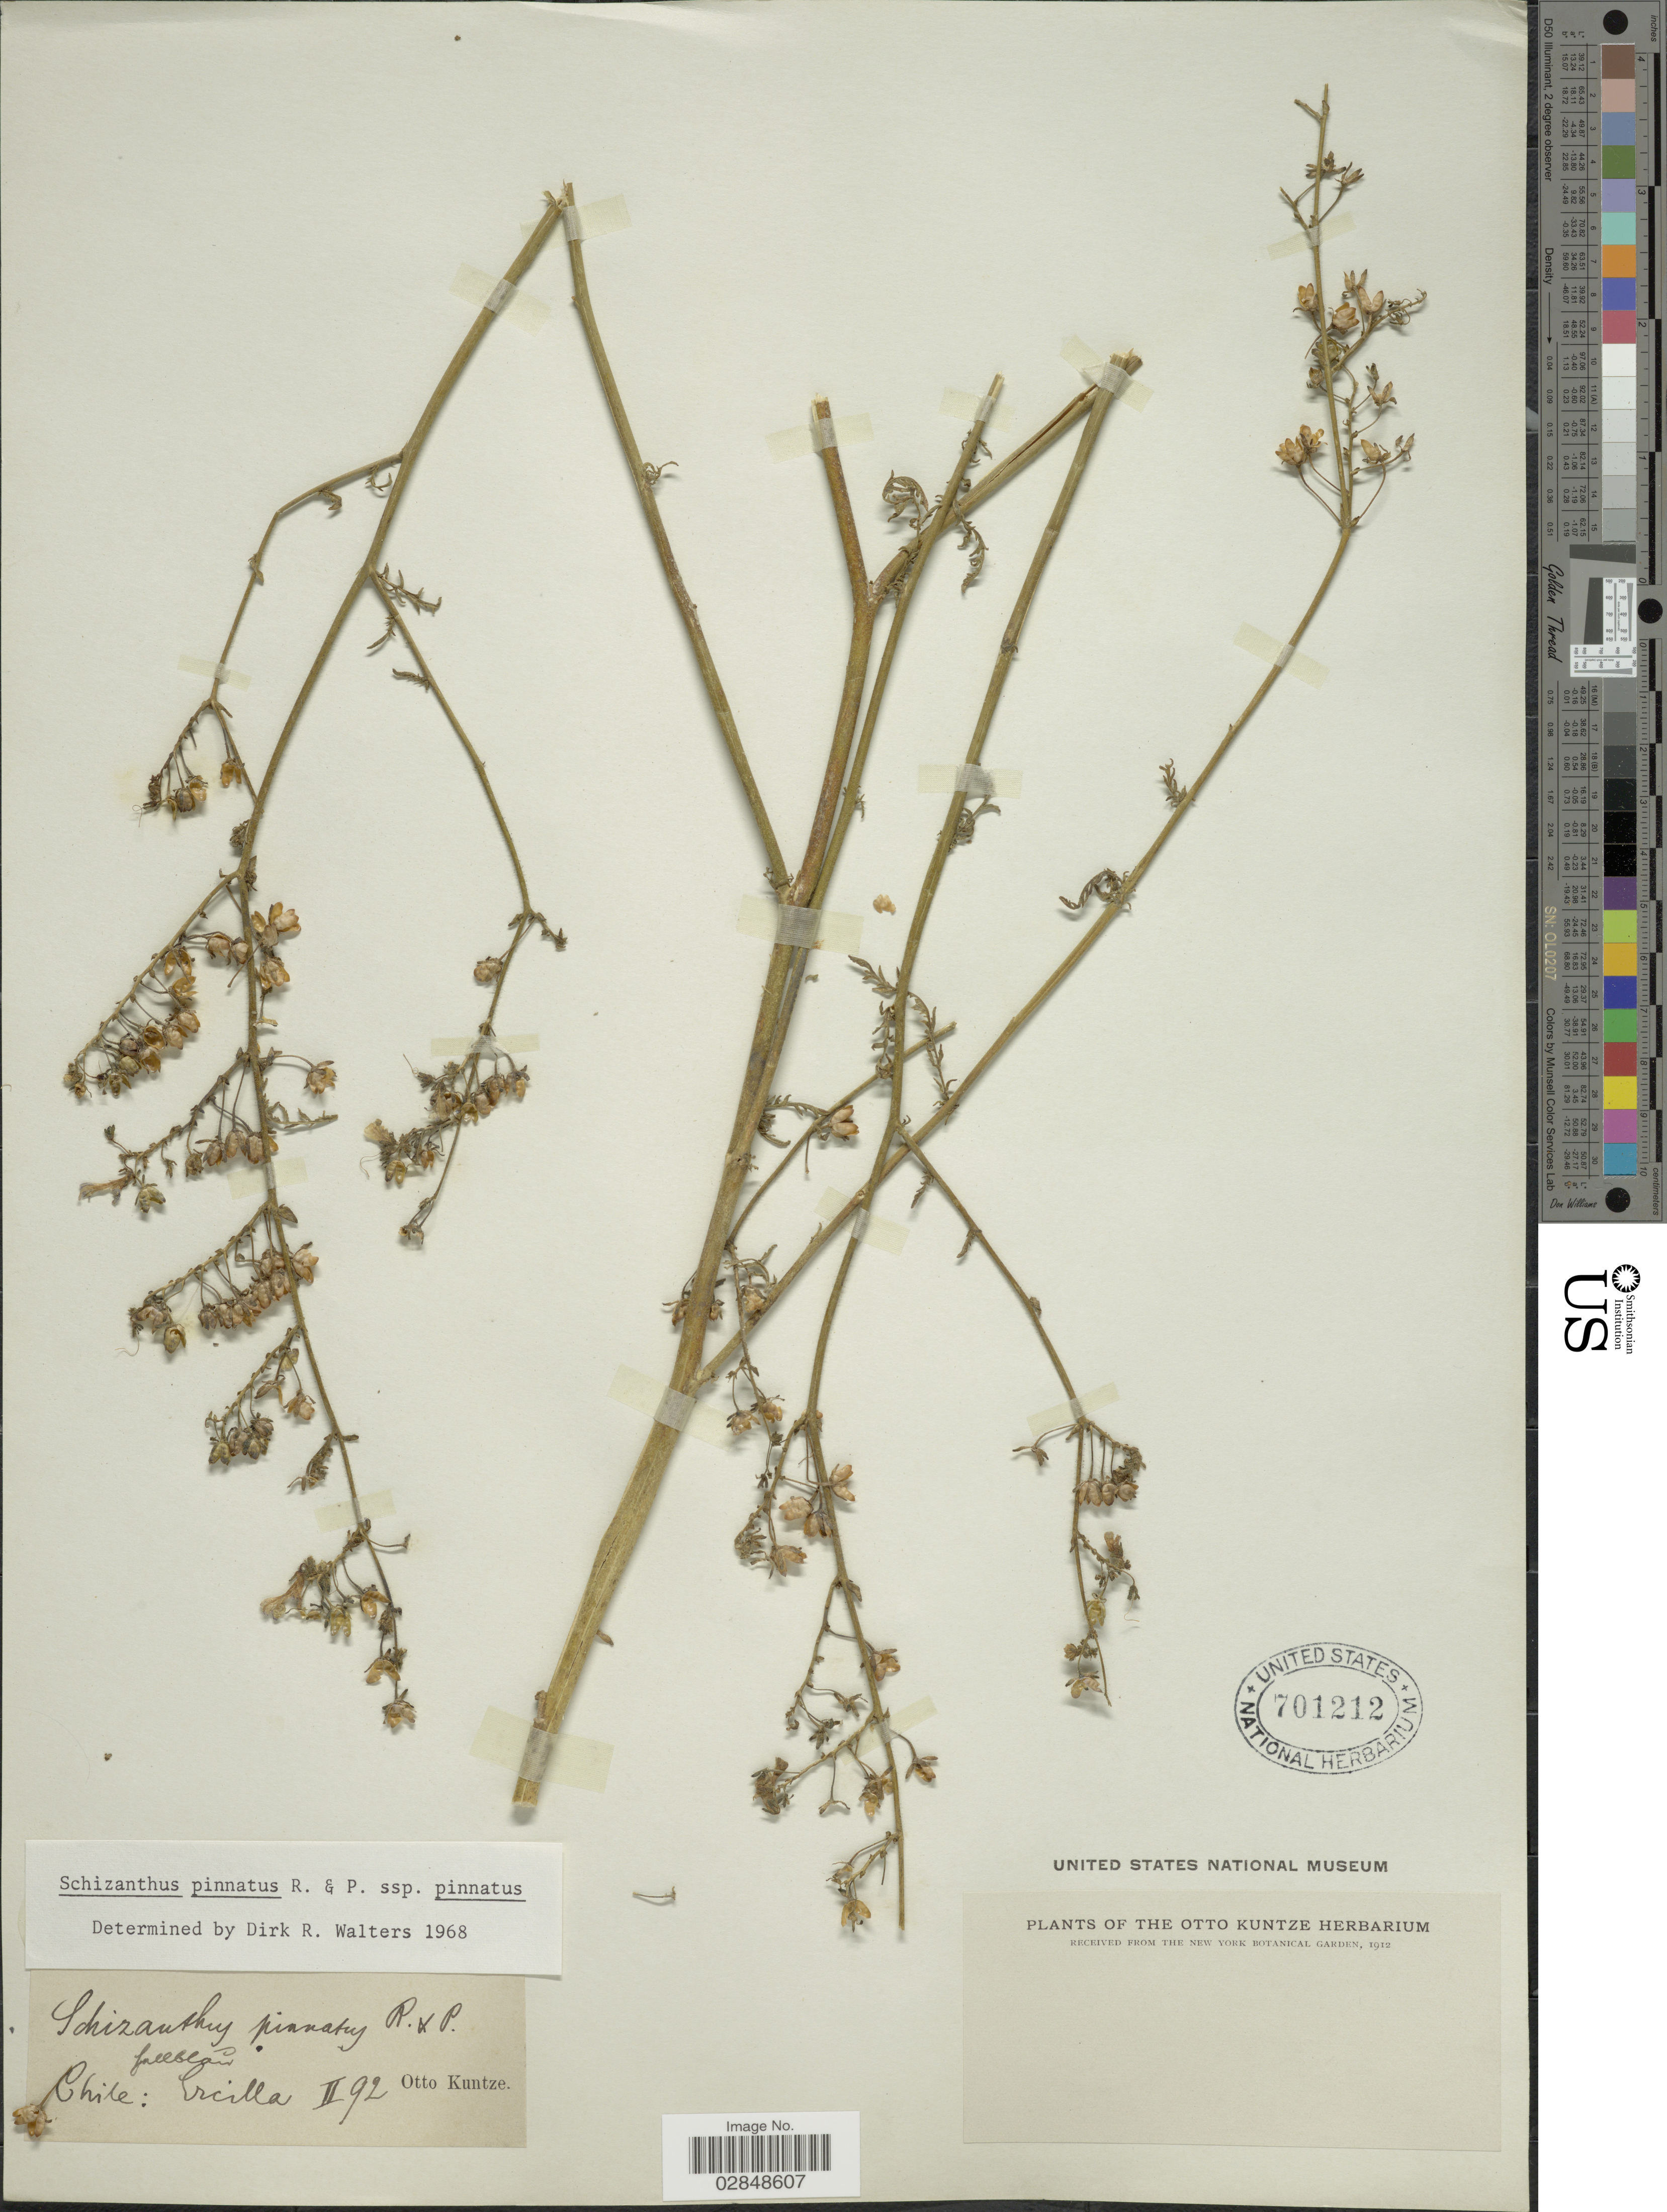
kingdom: Plantae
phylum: Tracheophyta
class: Magnoliopsida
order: Solanales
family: Solanaceae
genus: Schizanthus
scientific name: Schizanthus pinnatus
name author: Ruiz & Pav.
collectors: C.E.O. Kuntze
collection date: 1892-02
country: Chile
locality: Ercilla.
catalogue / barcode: US 701212